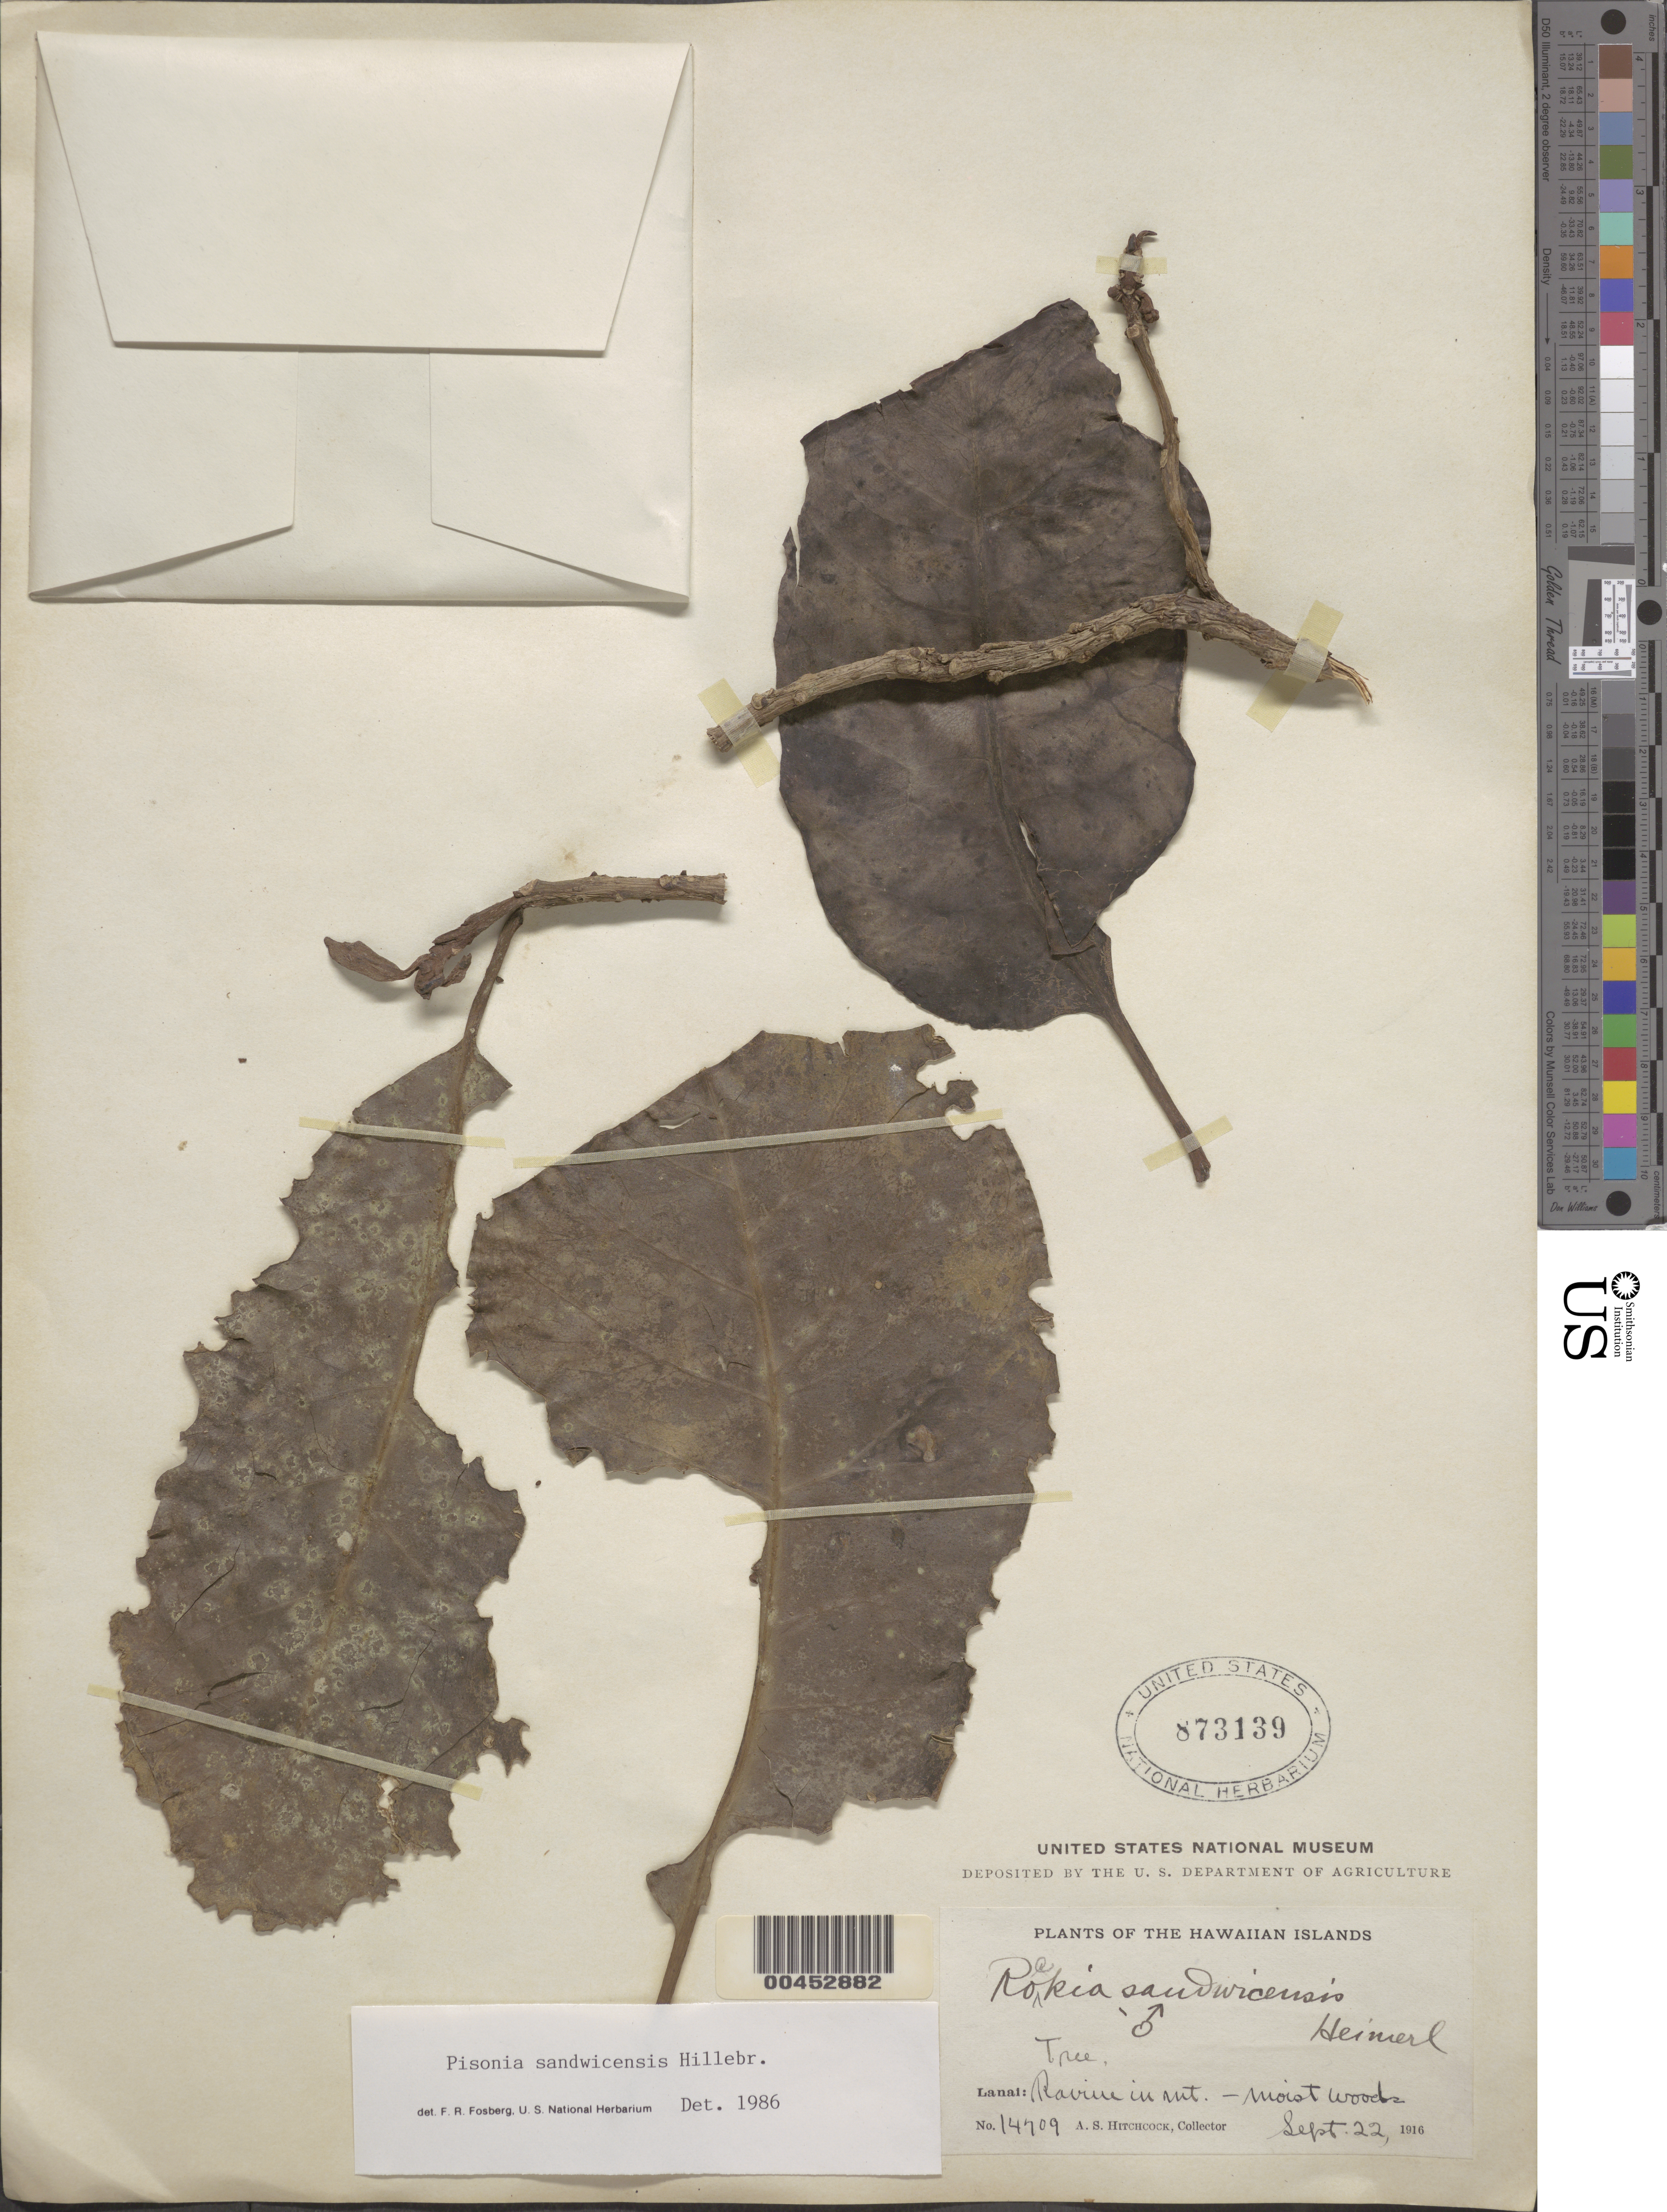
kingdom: Plantae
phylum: Tracheophyta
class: Magnoliopsida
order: Caryophyllales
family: Nyctaginaceae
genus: Rockia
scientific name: Rockia sandwicensis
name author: (Hillebr.) Heimerl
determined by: Wagner, W. L., (BOT), Smithsonian Institution - National Museum of Natural History (UNITED STATES)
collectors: A. S. Hitchcock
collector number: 14709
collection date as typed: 22 Sep 1916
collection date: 1916-09-22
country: United States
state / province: Hawaii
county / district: Maui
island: Lana'i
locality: Ravine in mt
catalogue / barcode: US 873139